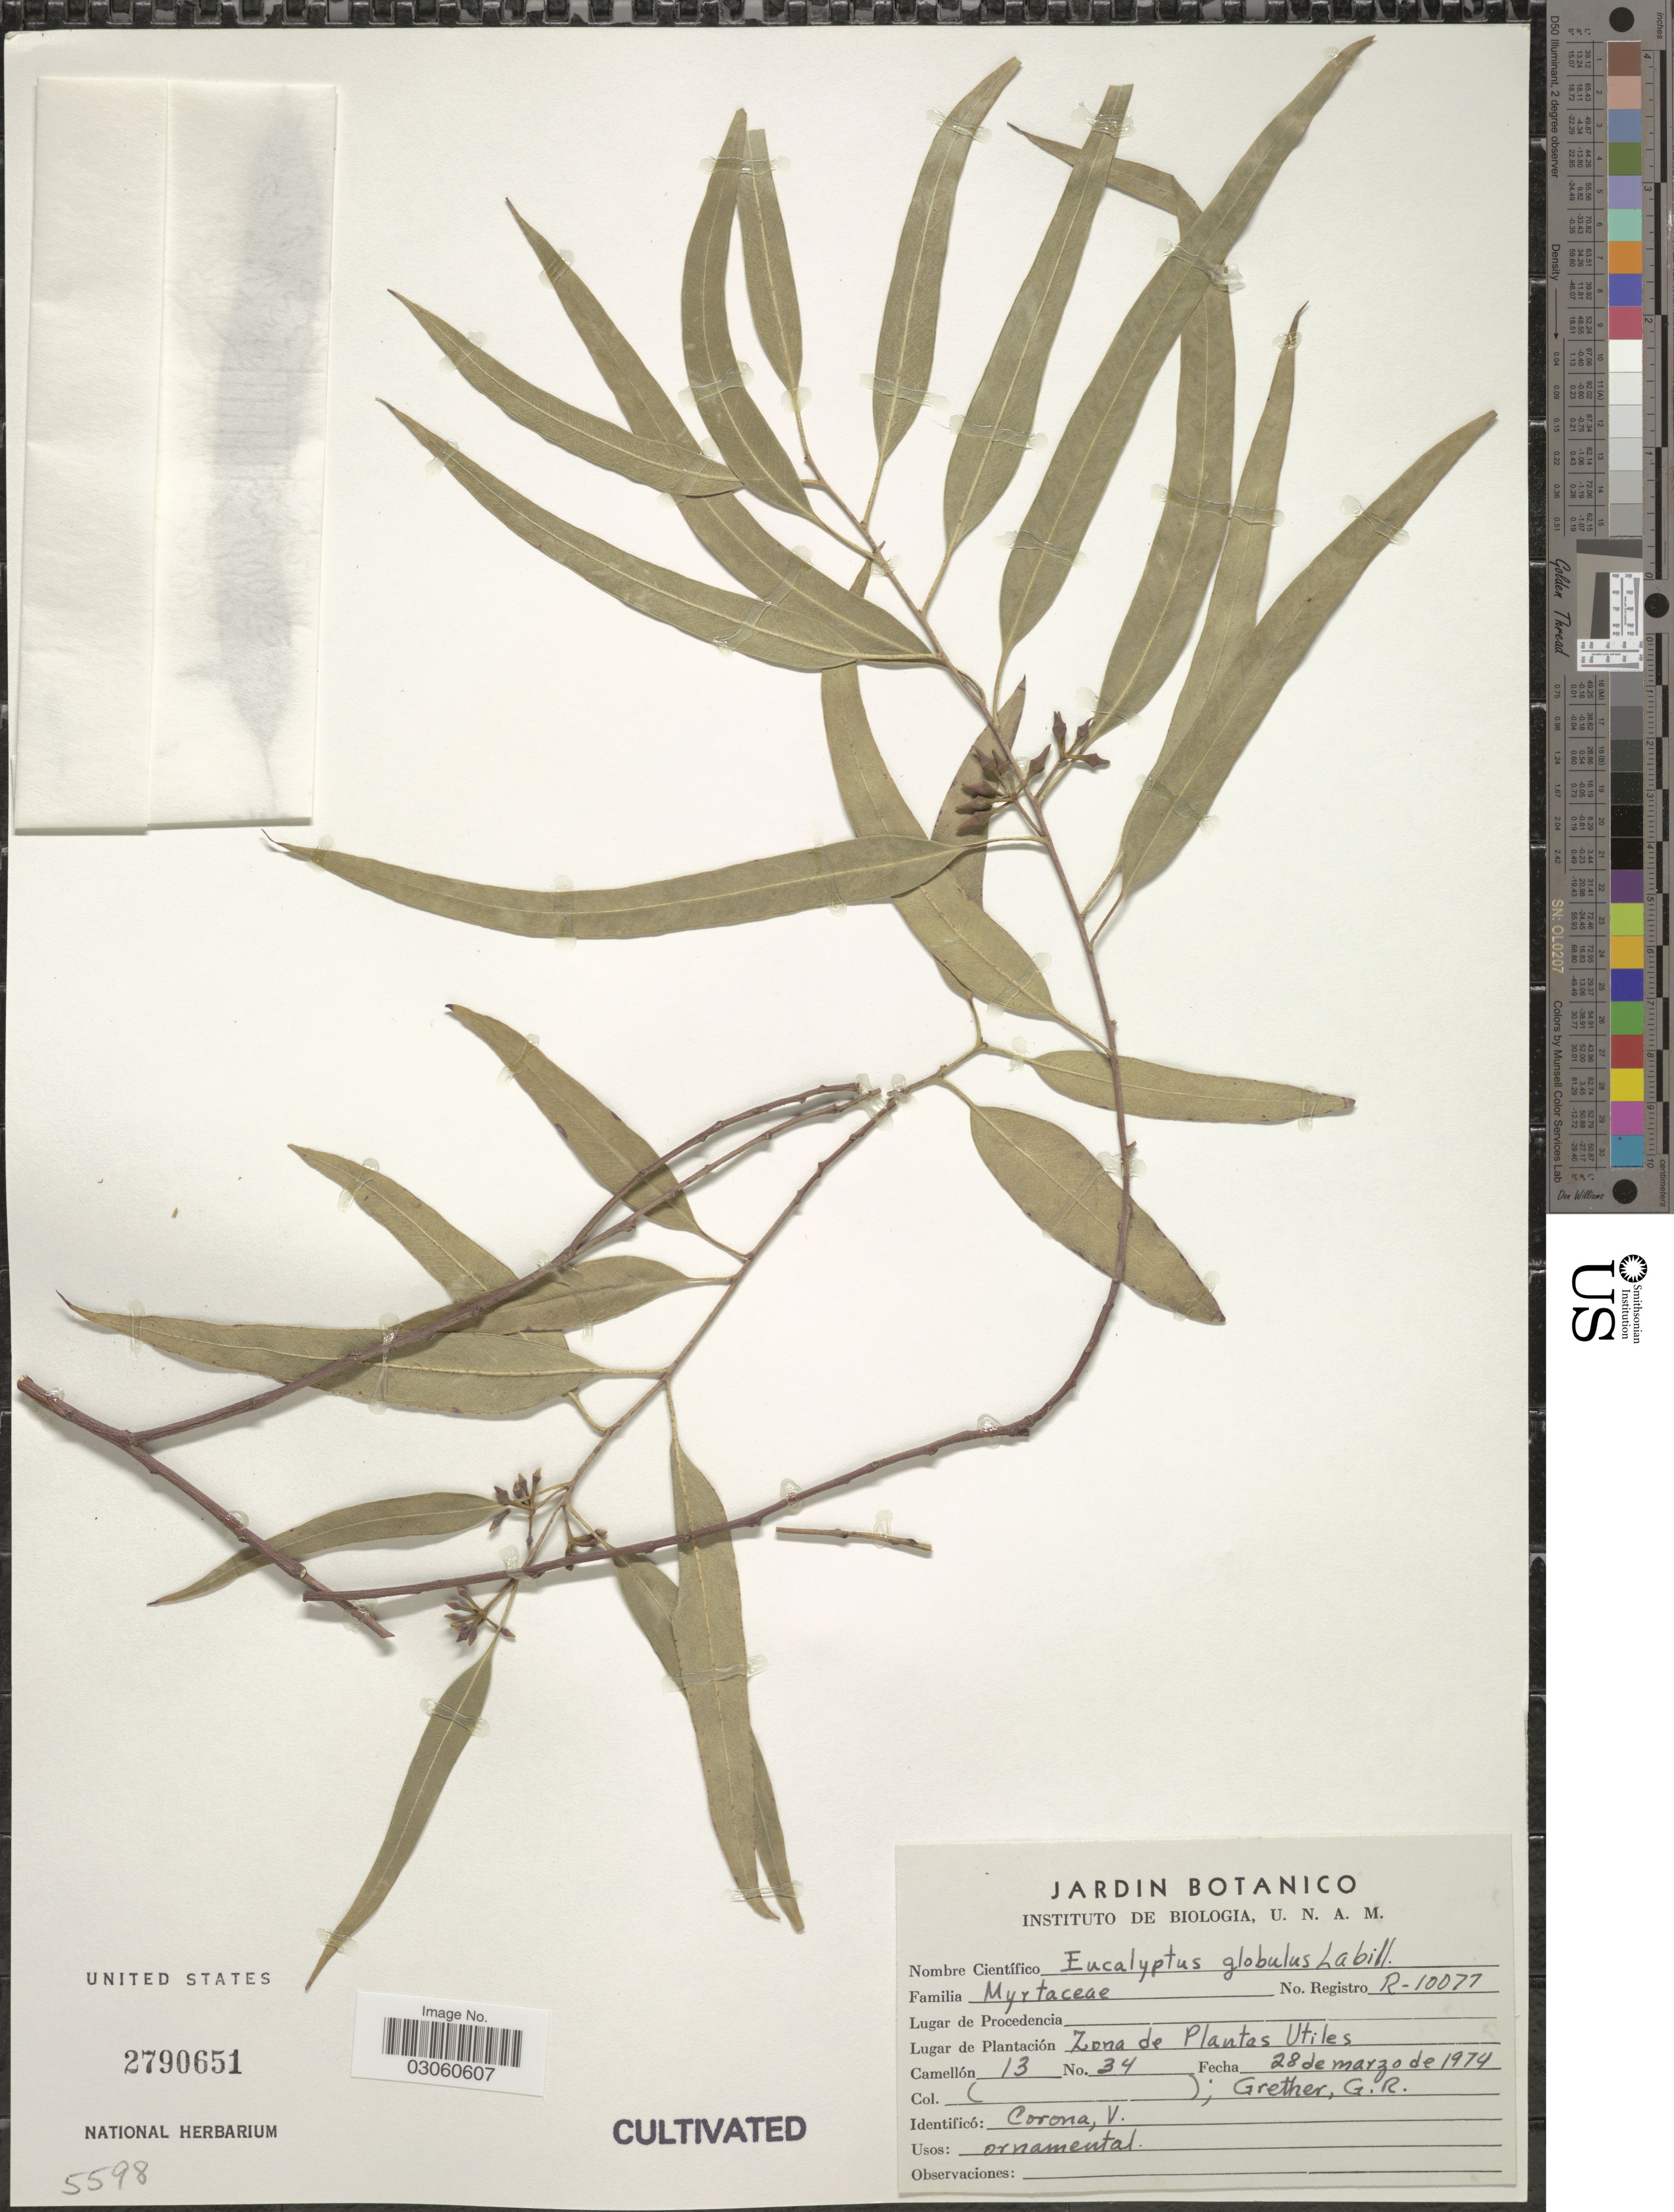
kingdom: Plantae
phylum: Tracheophyta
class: Magnoliopsida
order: Myrtales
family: Myrtaceae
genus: Eucalyptus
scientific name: Eucalyptus globulus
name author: Labill.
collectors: G. Grether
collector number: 34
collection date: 1974-03-28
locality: Zona de Plantas Utiles.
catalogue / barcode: US 2790651